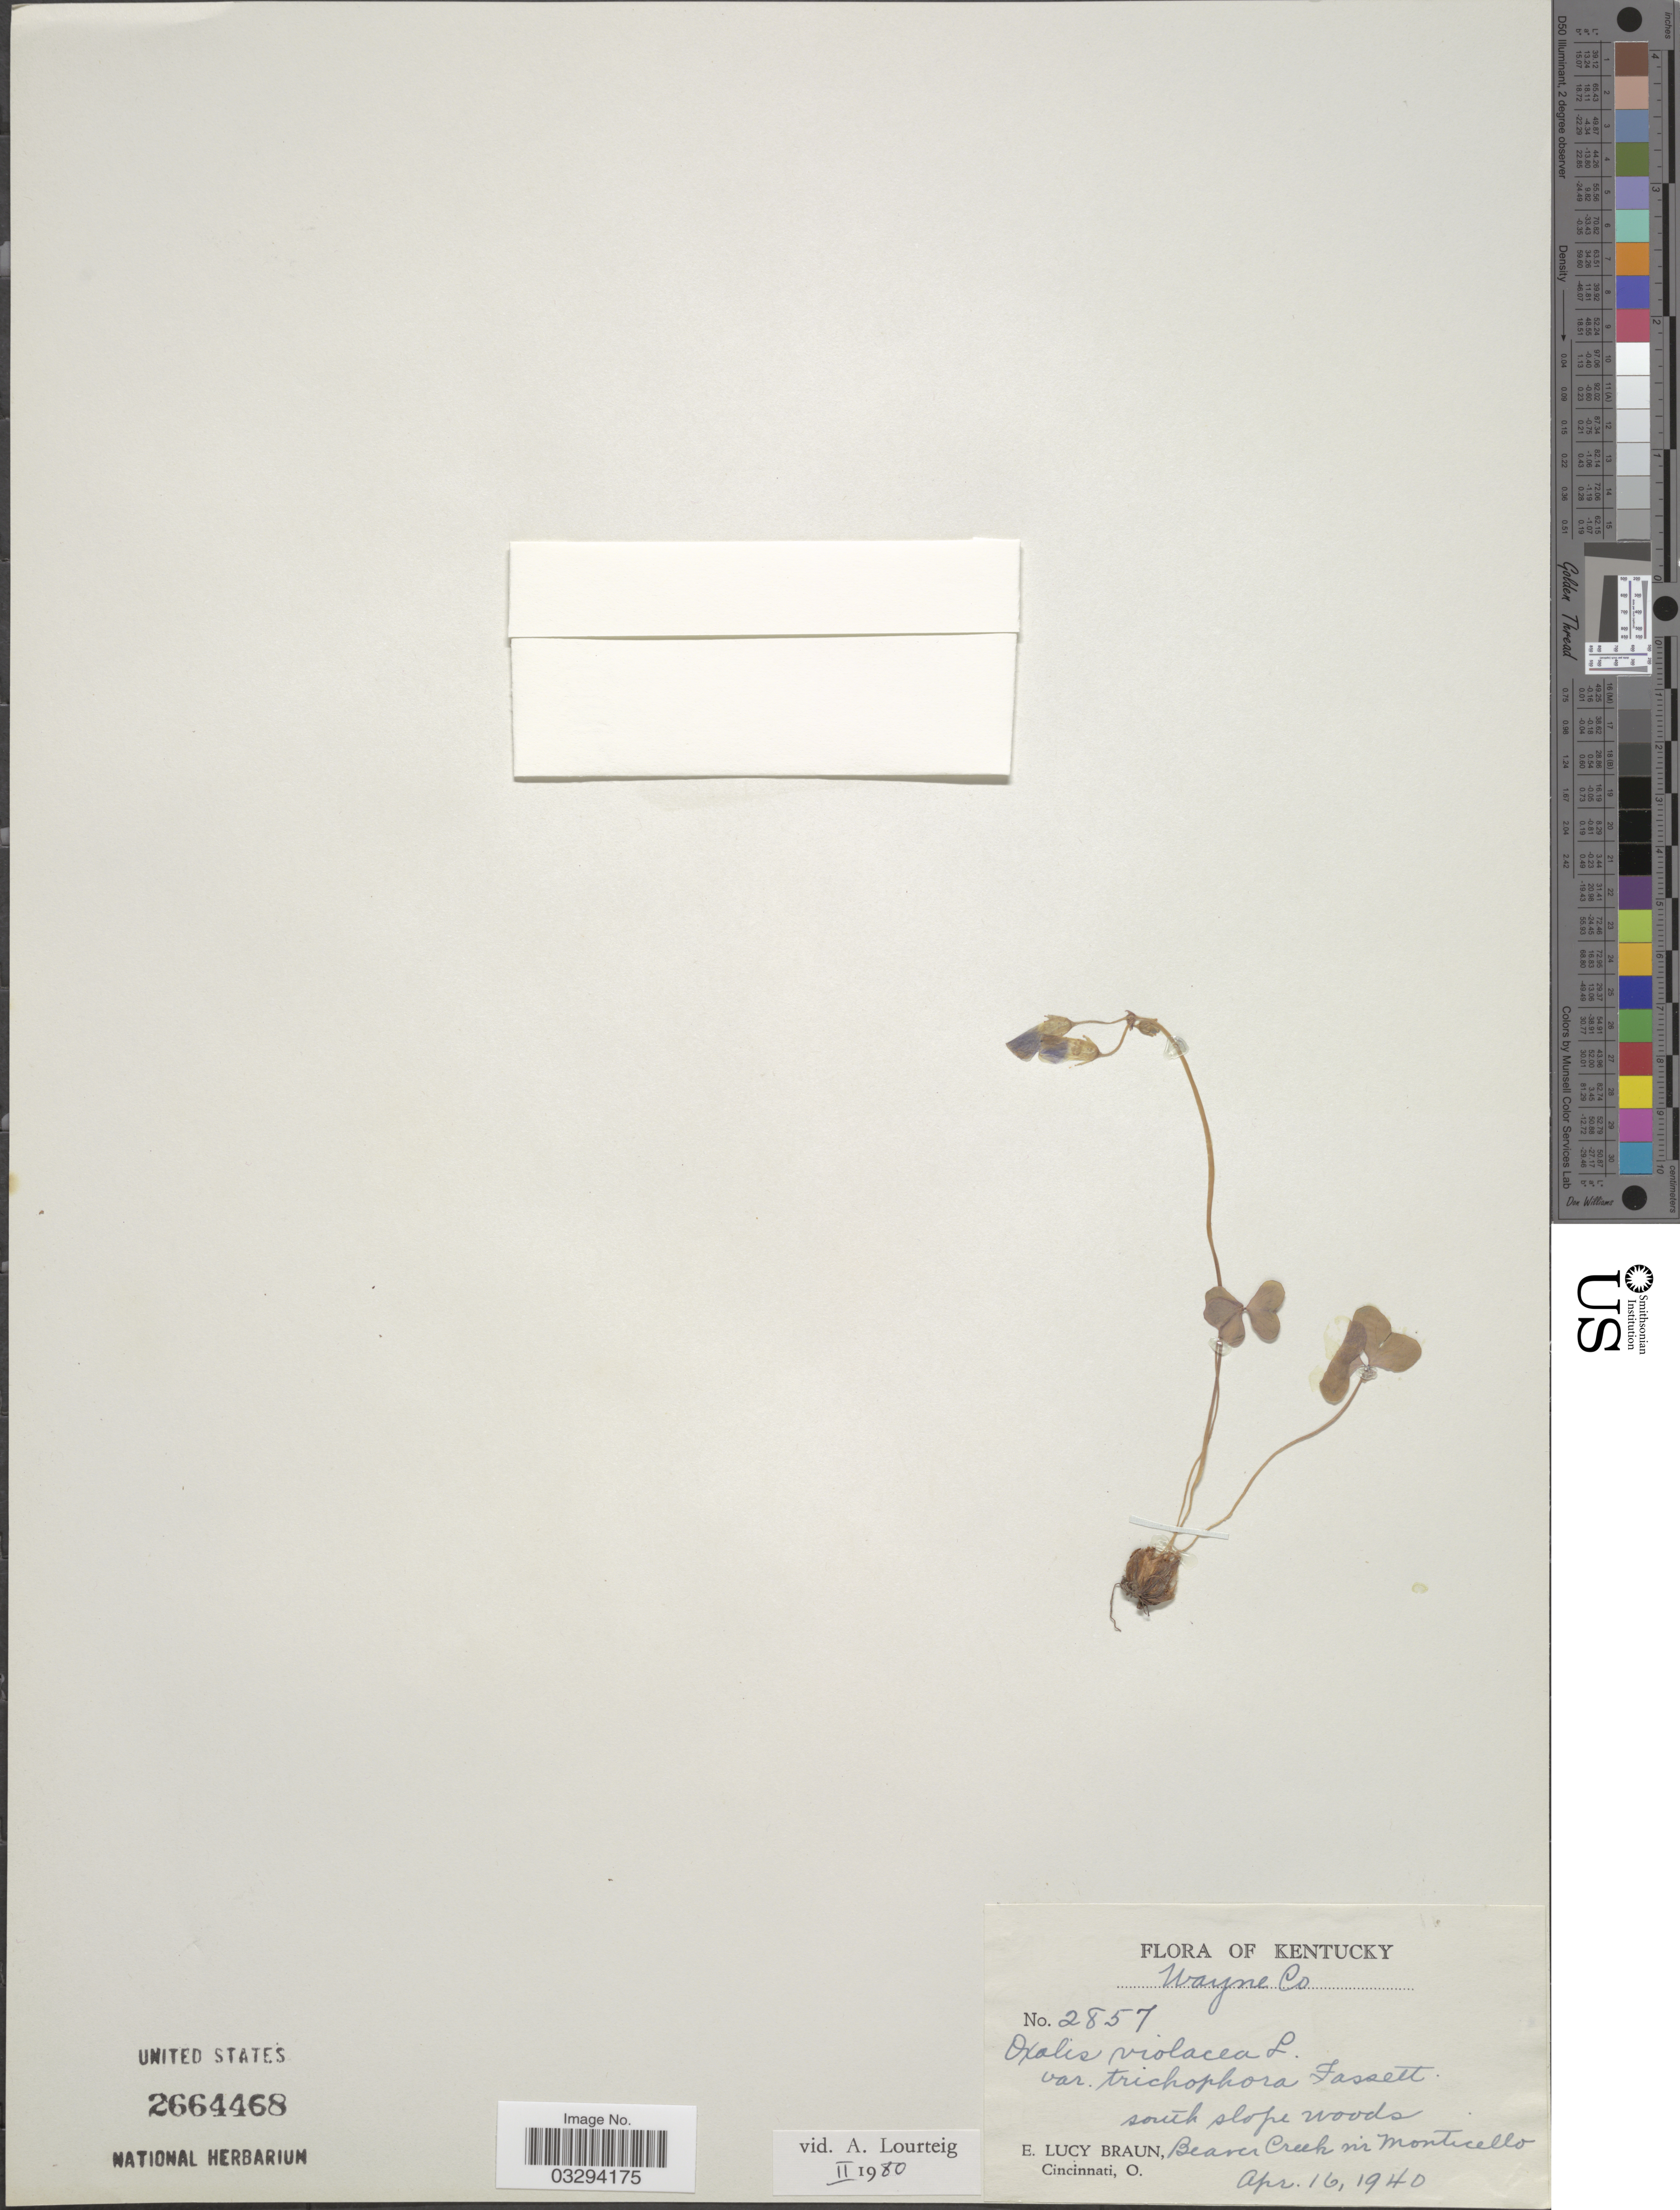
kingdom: Plantae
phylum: Tracheophyta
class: Magnoliopsida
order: Oxalidales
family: Oxalidaceae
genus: Oxalis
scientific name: Oxalis violacea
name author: L.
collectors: E. L. Braun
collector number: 2857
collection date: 1940-04-16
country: United States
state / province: Kentucky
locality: Wayne Co. Beaver Creek in Monticello.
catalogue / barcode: US 2664468